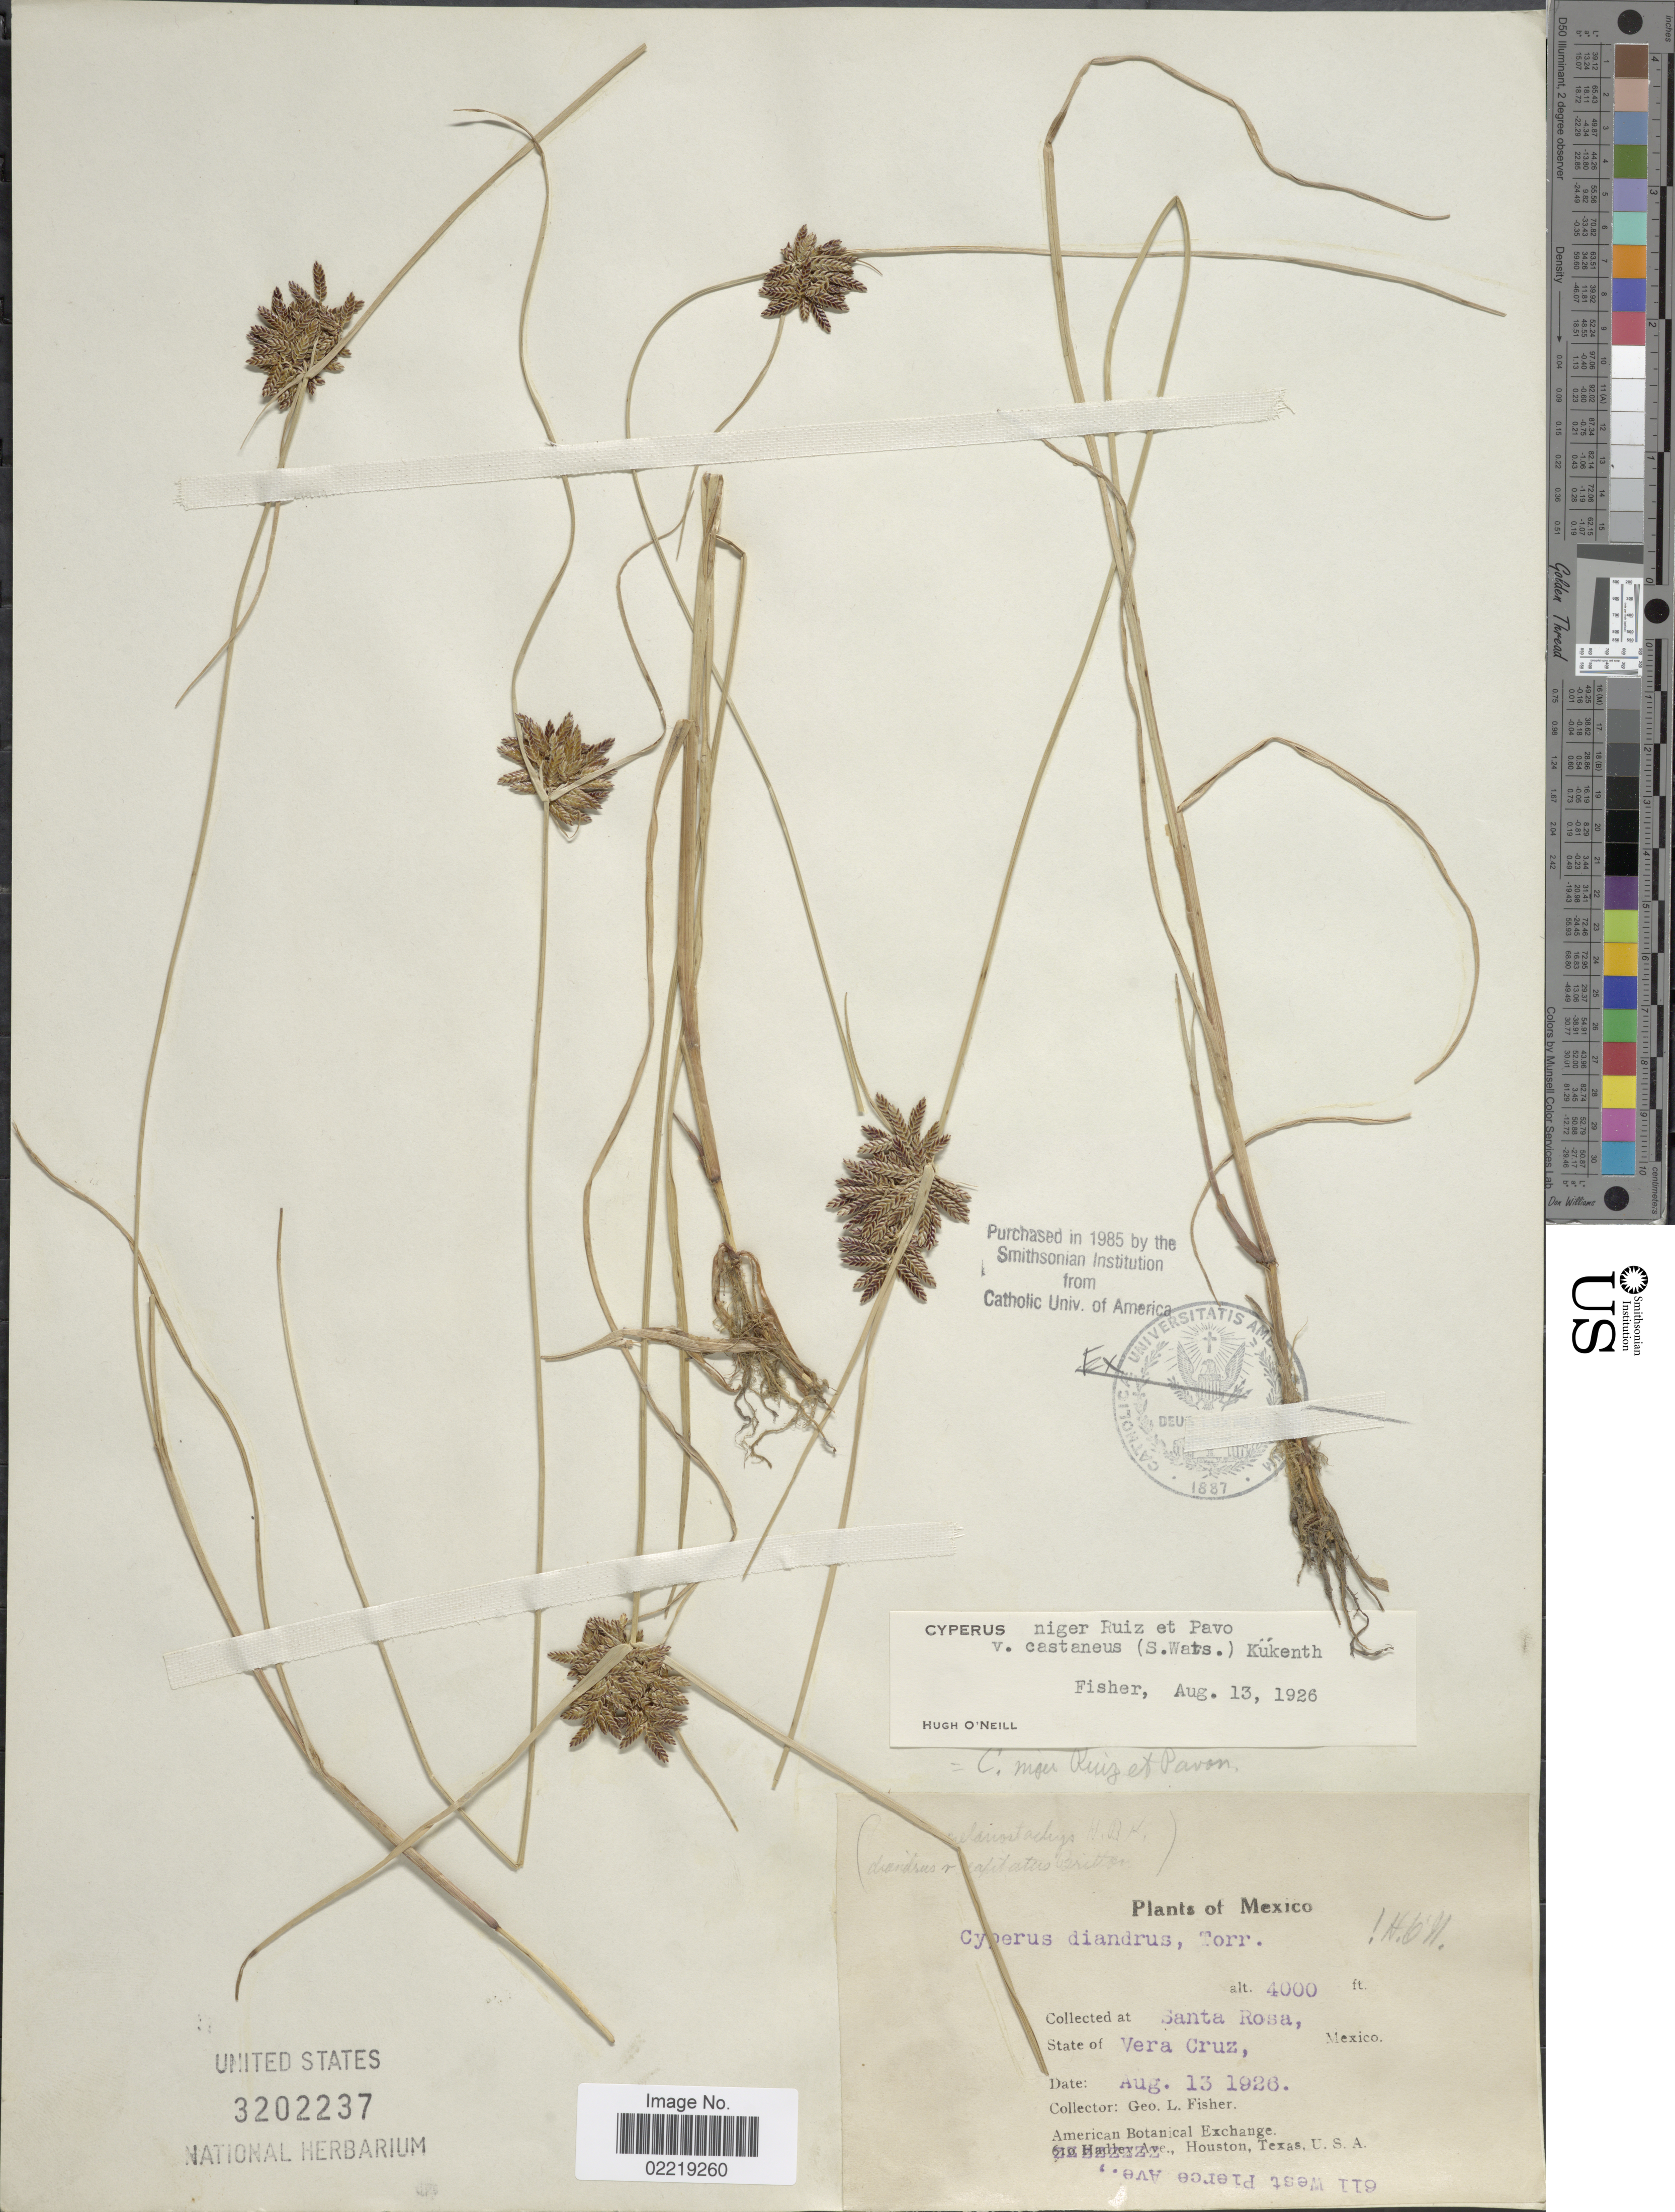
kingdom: Plantae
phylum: Tracheophyta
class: Liliopsida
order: Poales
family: Cyperaceae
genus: Cyperus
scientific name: Cyperus niger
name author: Ruiz & Pav.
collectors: G. L. Fisher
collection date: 1926-08-13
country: Mexico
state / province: Veracruz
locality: Santa Rosa, State of Vera Cruz, Mexico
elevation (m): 1219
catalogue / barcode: US 3202237